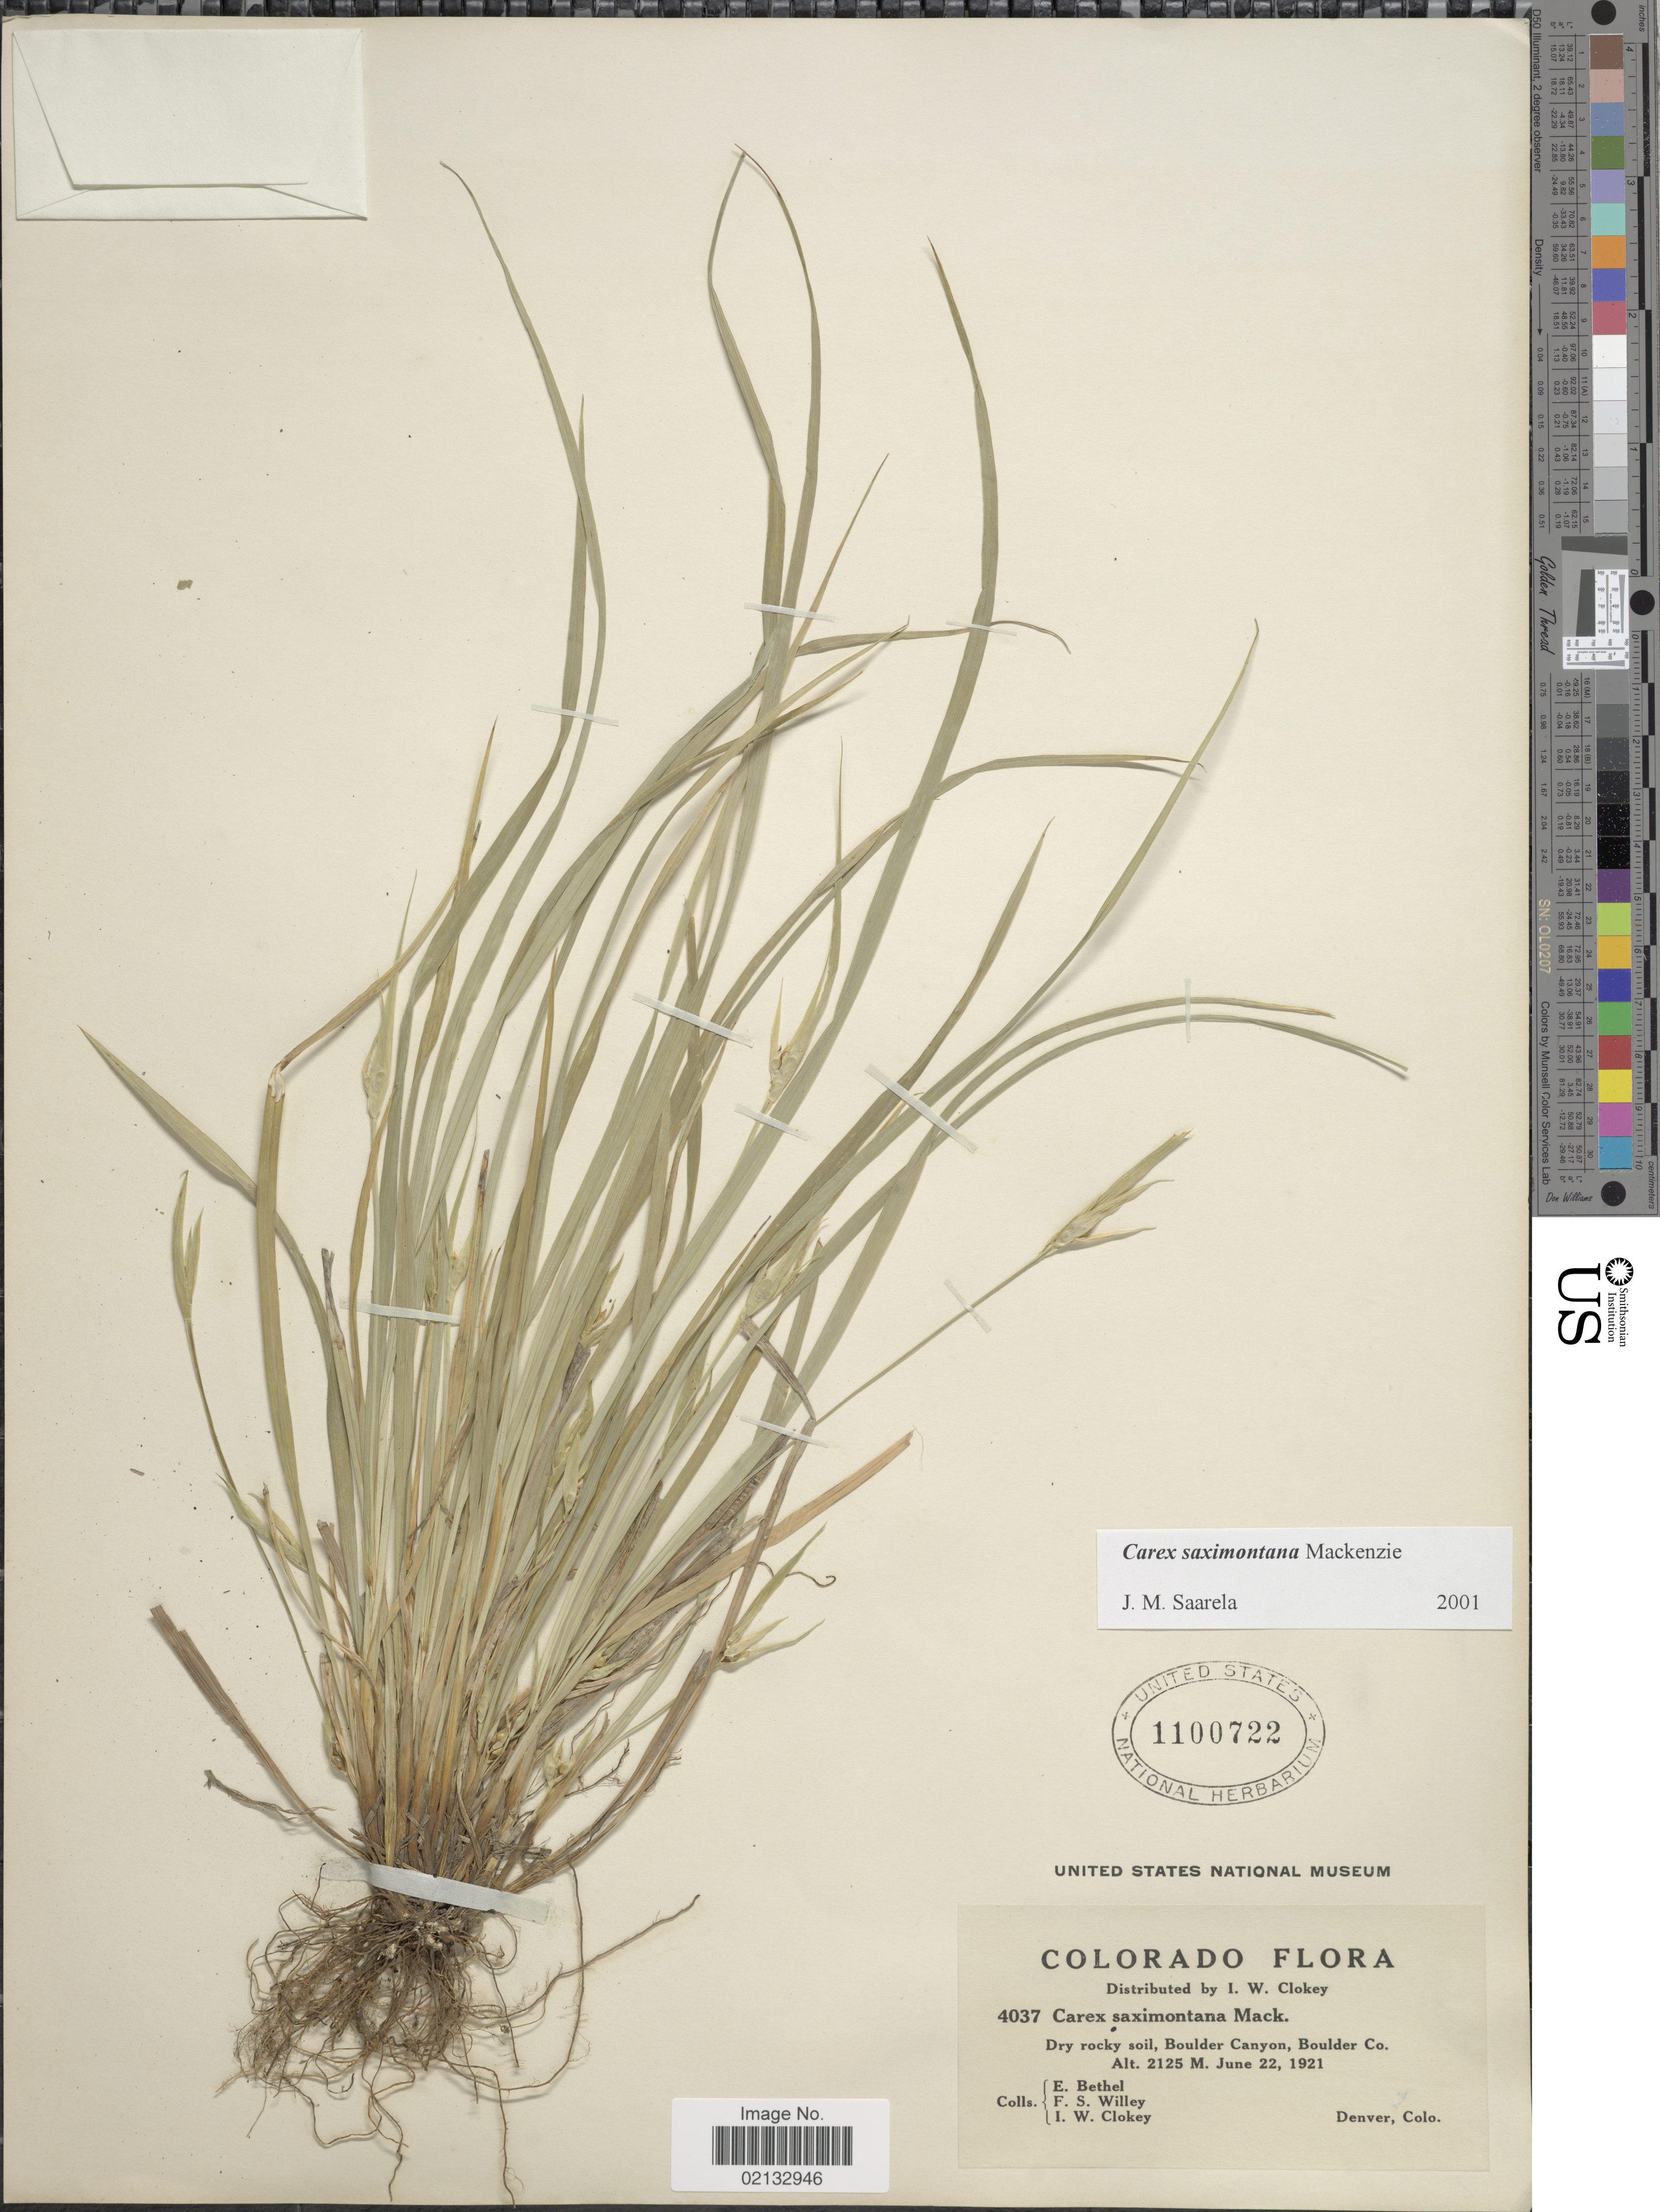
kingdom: Plantae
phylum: Tracheophyta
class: Liliopsida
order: Poales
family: Cyperaceae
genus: Carex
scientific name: Carex saximontana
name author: Mack.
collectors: E. Bethel, F. Willey & I. W. Clokey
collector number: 4037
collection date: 1921-06-22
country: United States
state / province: Colorado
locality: Dry rocky soil, Boulder Canyon, Boulder Co.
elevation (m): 2125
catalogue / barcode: US 1100722